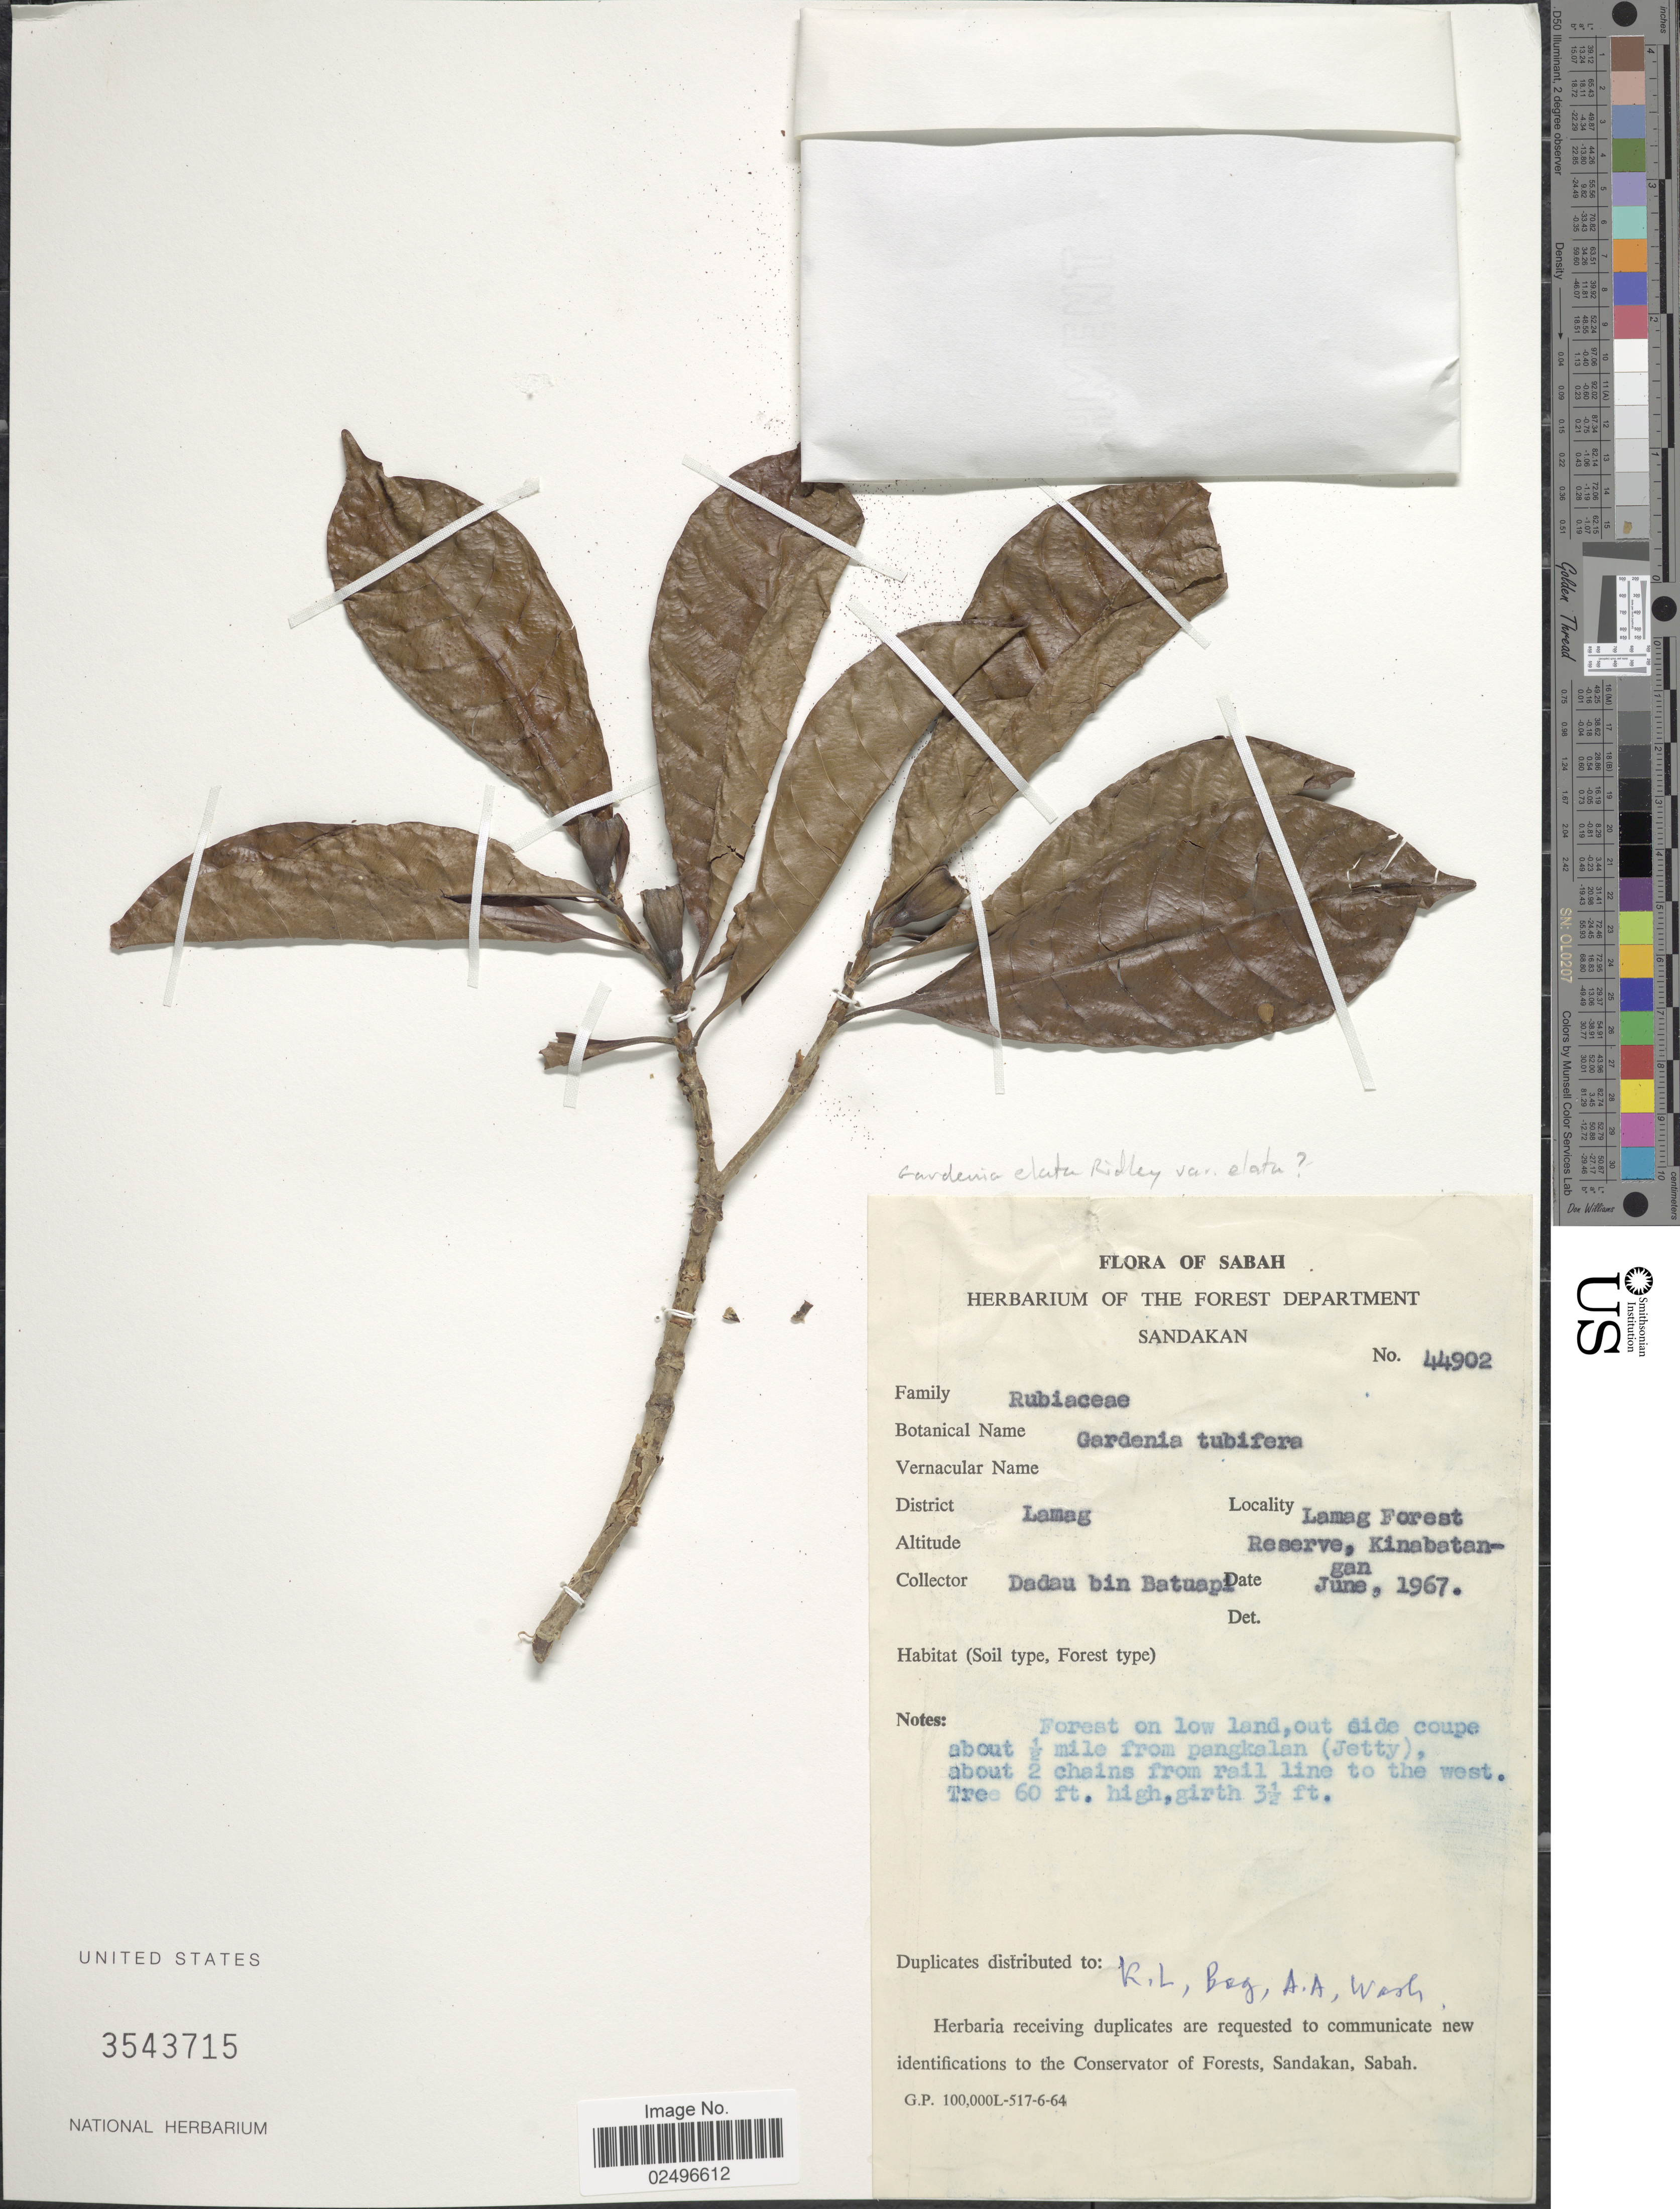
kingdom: Plantae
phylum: Tracheophyta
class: Magnoliopsida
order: Gentianales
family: Rubiaceae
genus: Gardenia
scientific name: Gardenia tubifera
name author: Wall.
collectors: D. Batuapi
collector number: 44902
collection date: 1967-06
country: Malaysia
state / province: Sabah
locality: District Lamag. Lamag Forest Reserve, Kinabatangan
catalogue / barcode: US 3543715